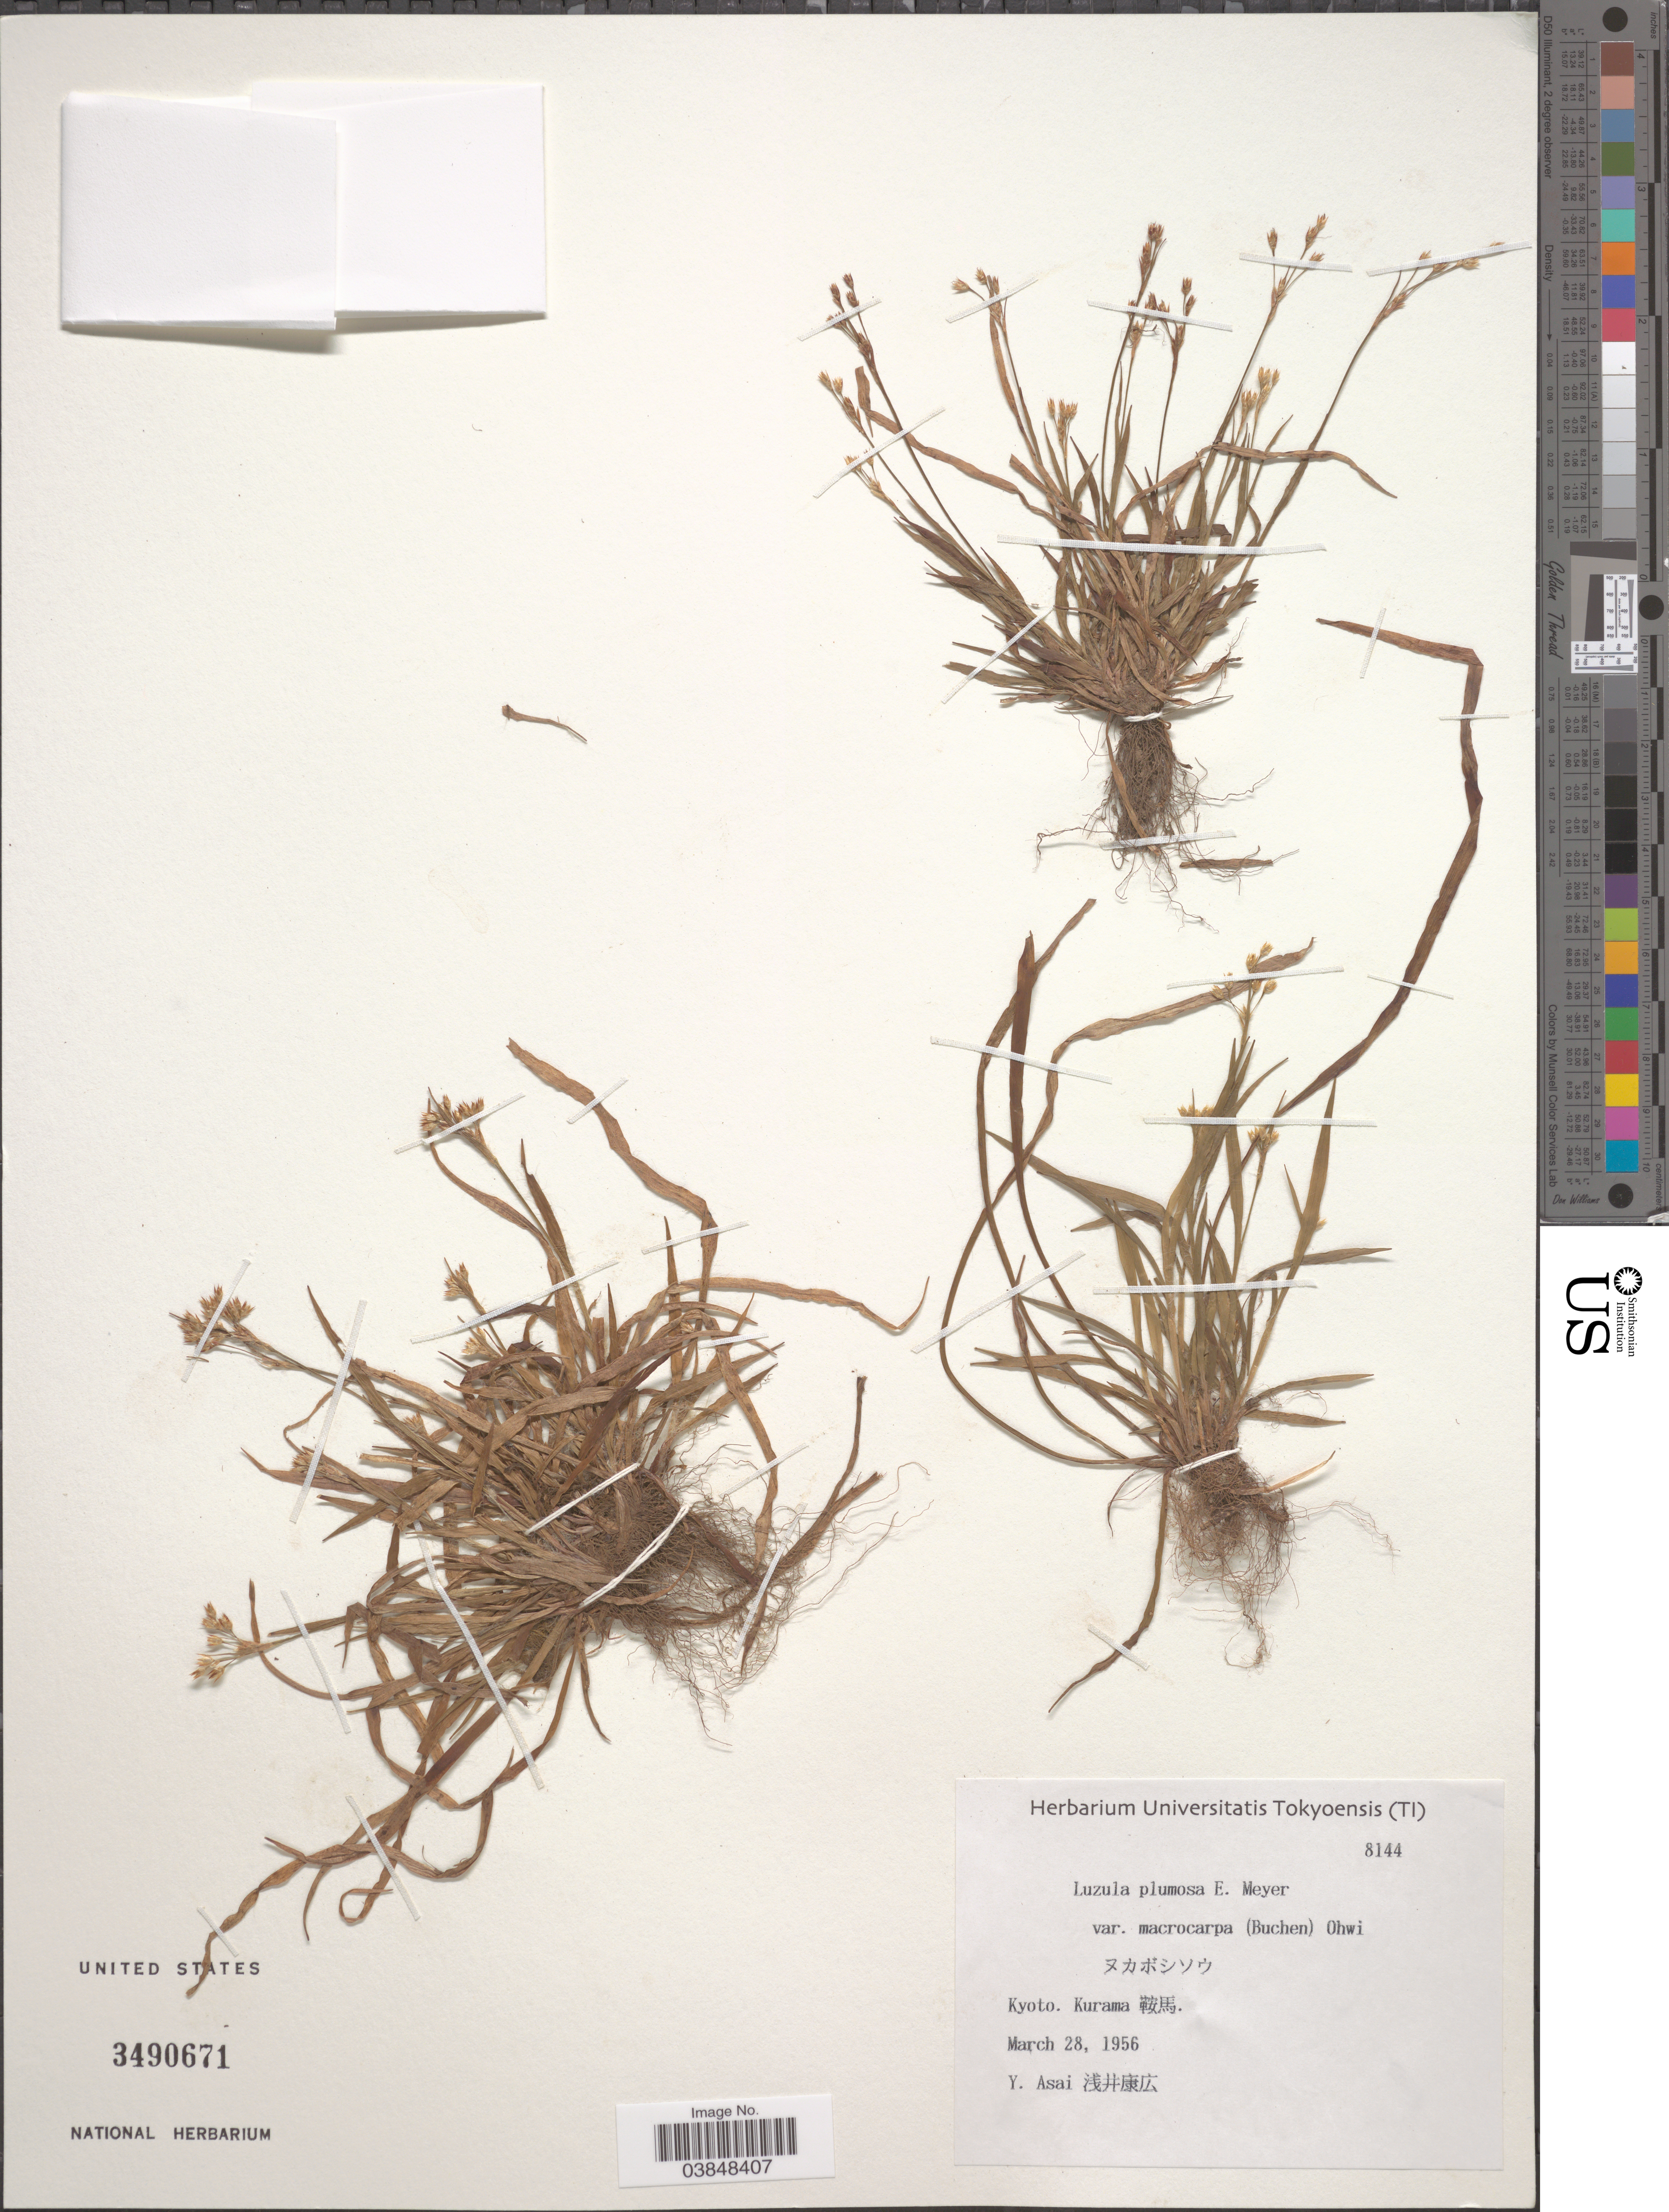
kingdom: Plantae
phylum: Tracheophyta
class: Liliopsida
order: Poales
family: Juncaceae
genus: Luzula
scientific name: Luzula plumosa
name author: E. Mey.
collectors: Y. Asai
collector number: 8144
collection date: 1956-03-28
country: Japan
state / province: Kyoto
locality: Kurama.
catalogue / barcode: US 3490671